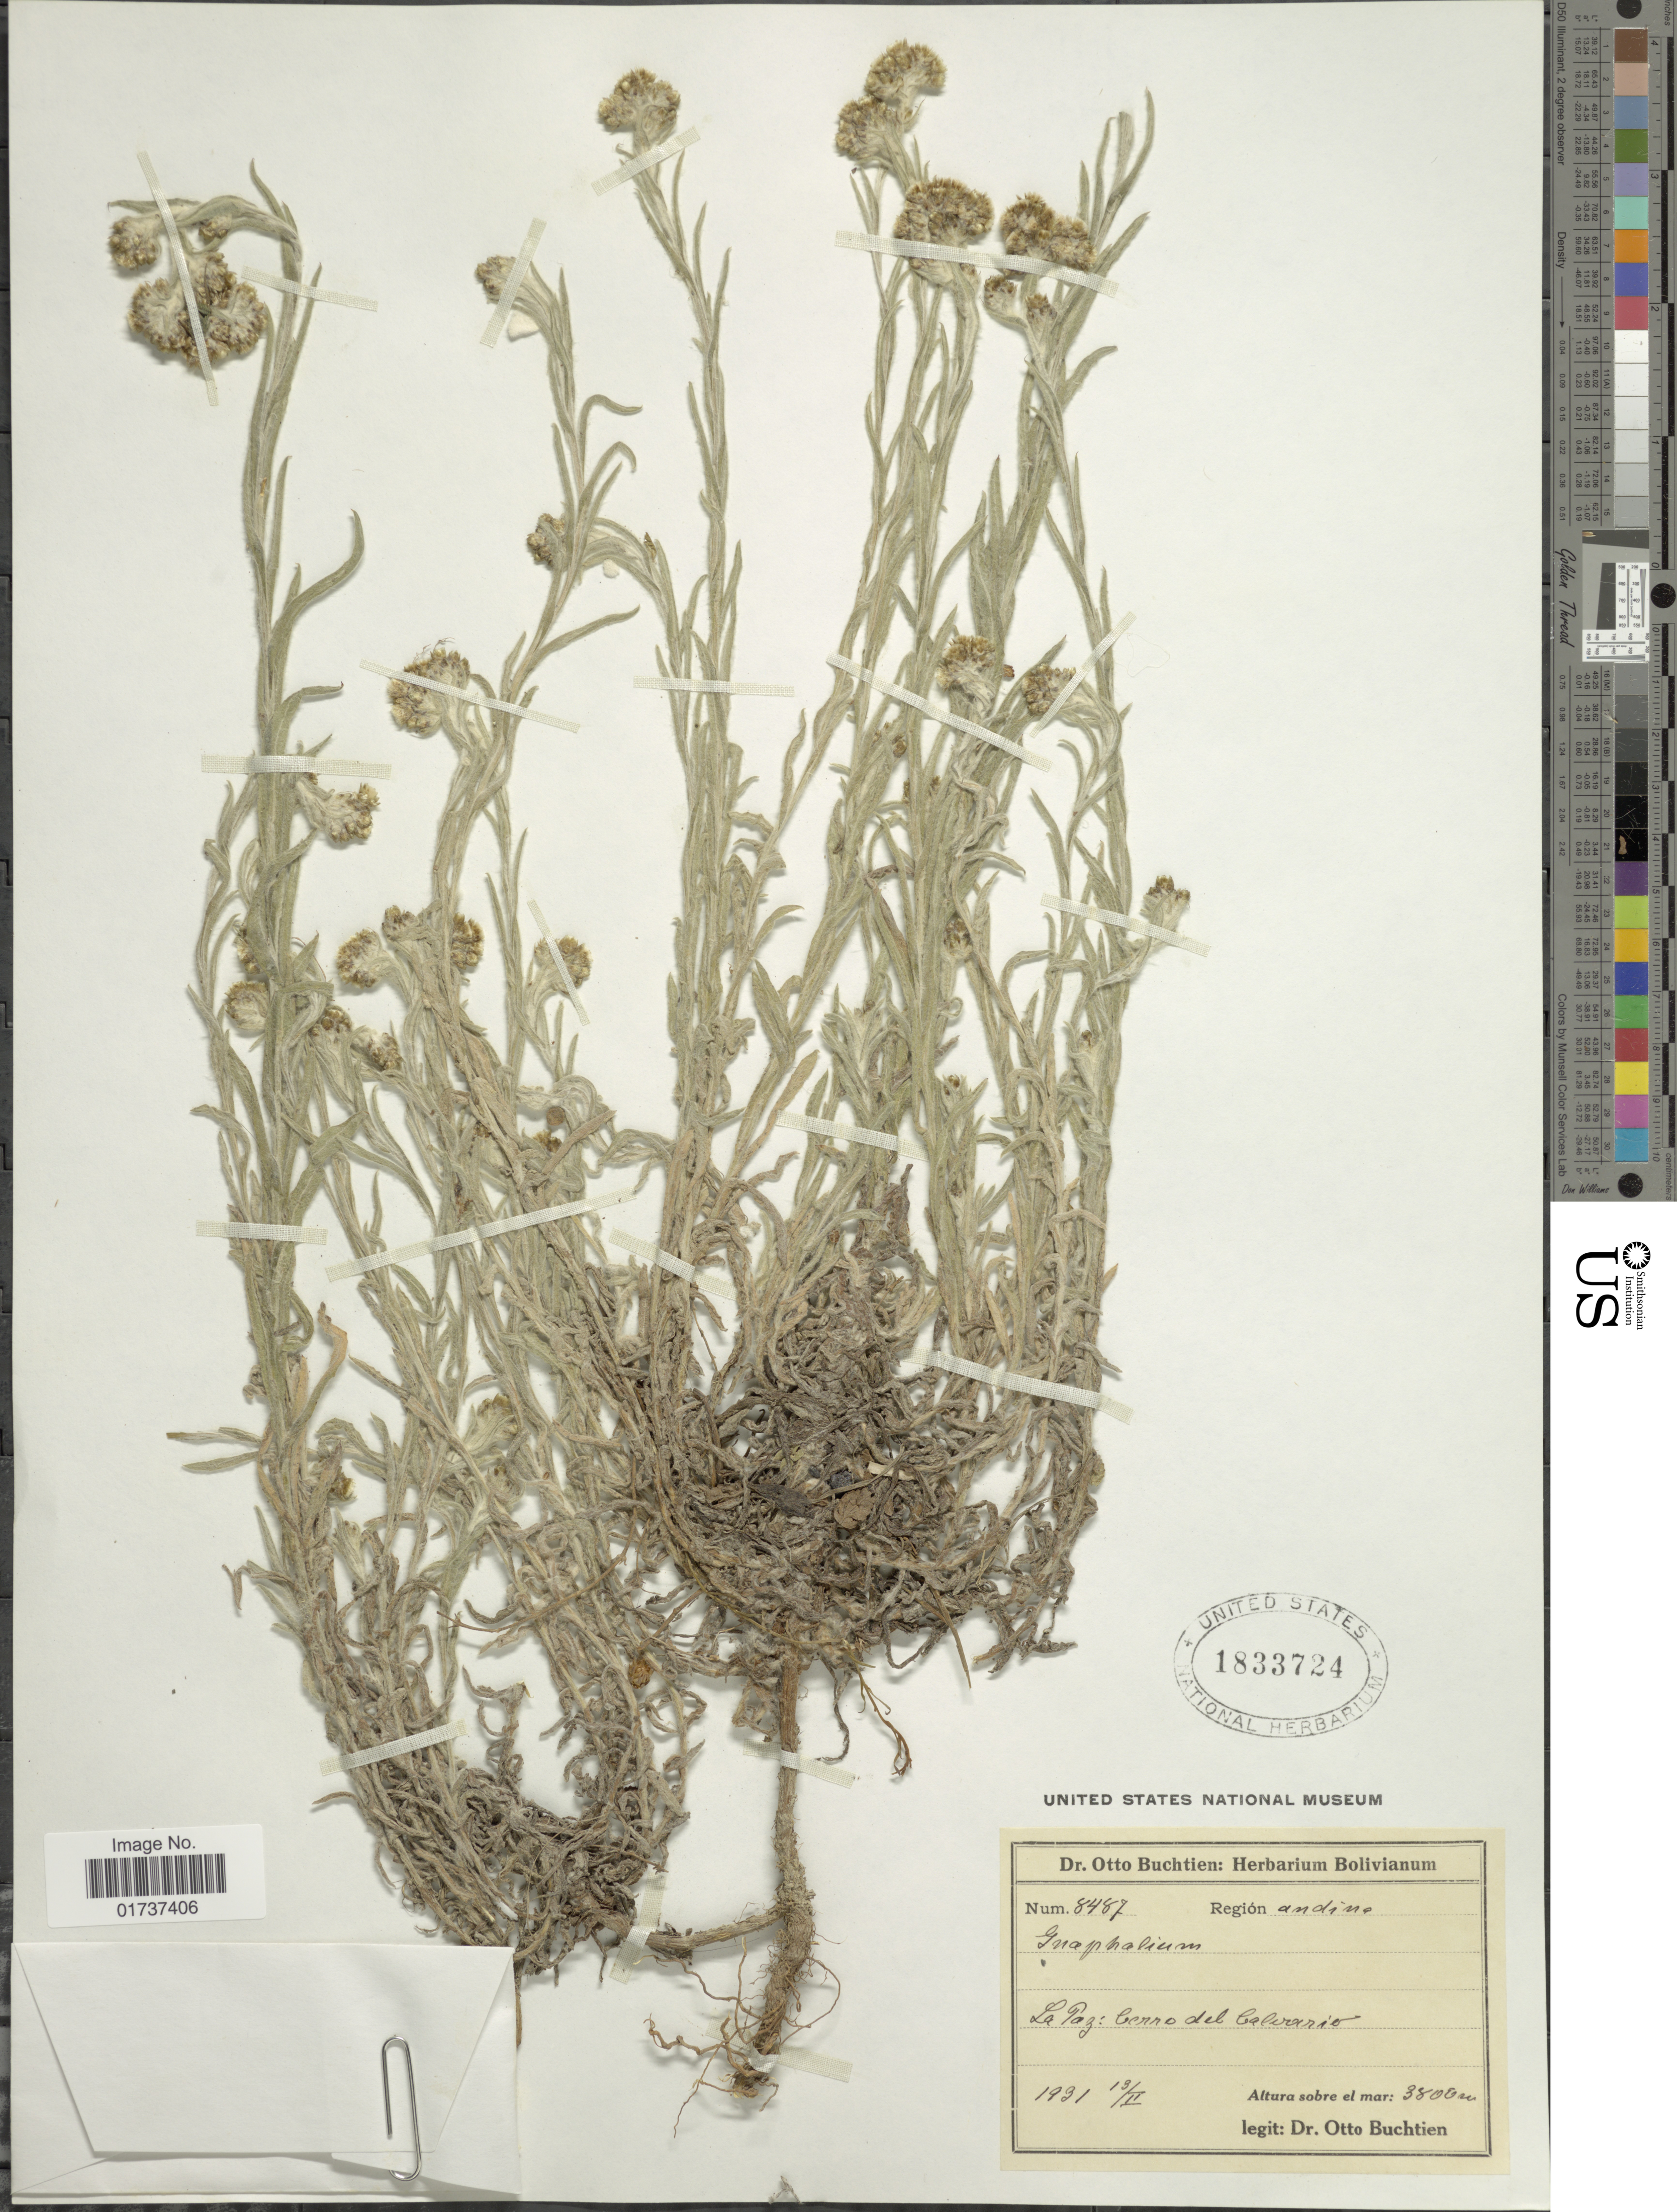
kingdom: Plantae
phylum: Tracheophyta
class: Magnoliopsida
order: Asterales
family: Asteraceae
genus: Gnaphalium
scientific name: Gnaphalium sp.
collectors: O. Buchtien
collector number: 8487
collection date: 1931-02-13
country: Bolivia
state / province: La Paz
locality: Región andina, La Paz: Cerro del Calvario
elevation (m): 3800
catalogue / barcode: US 1833724